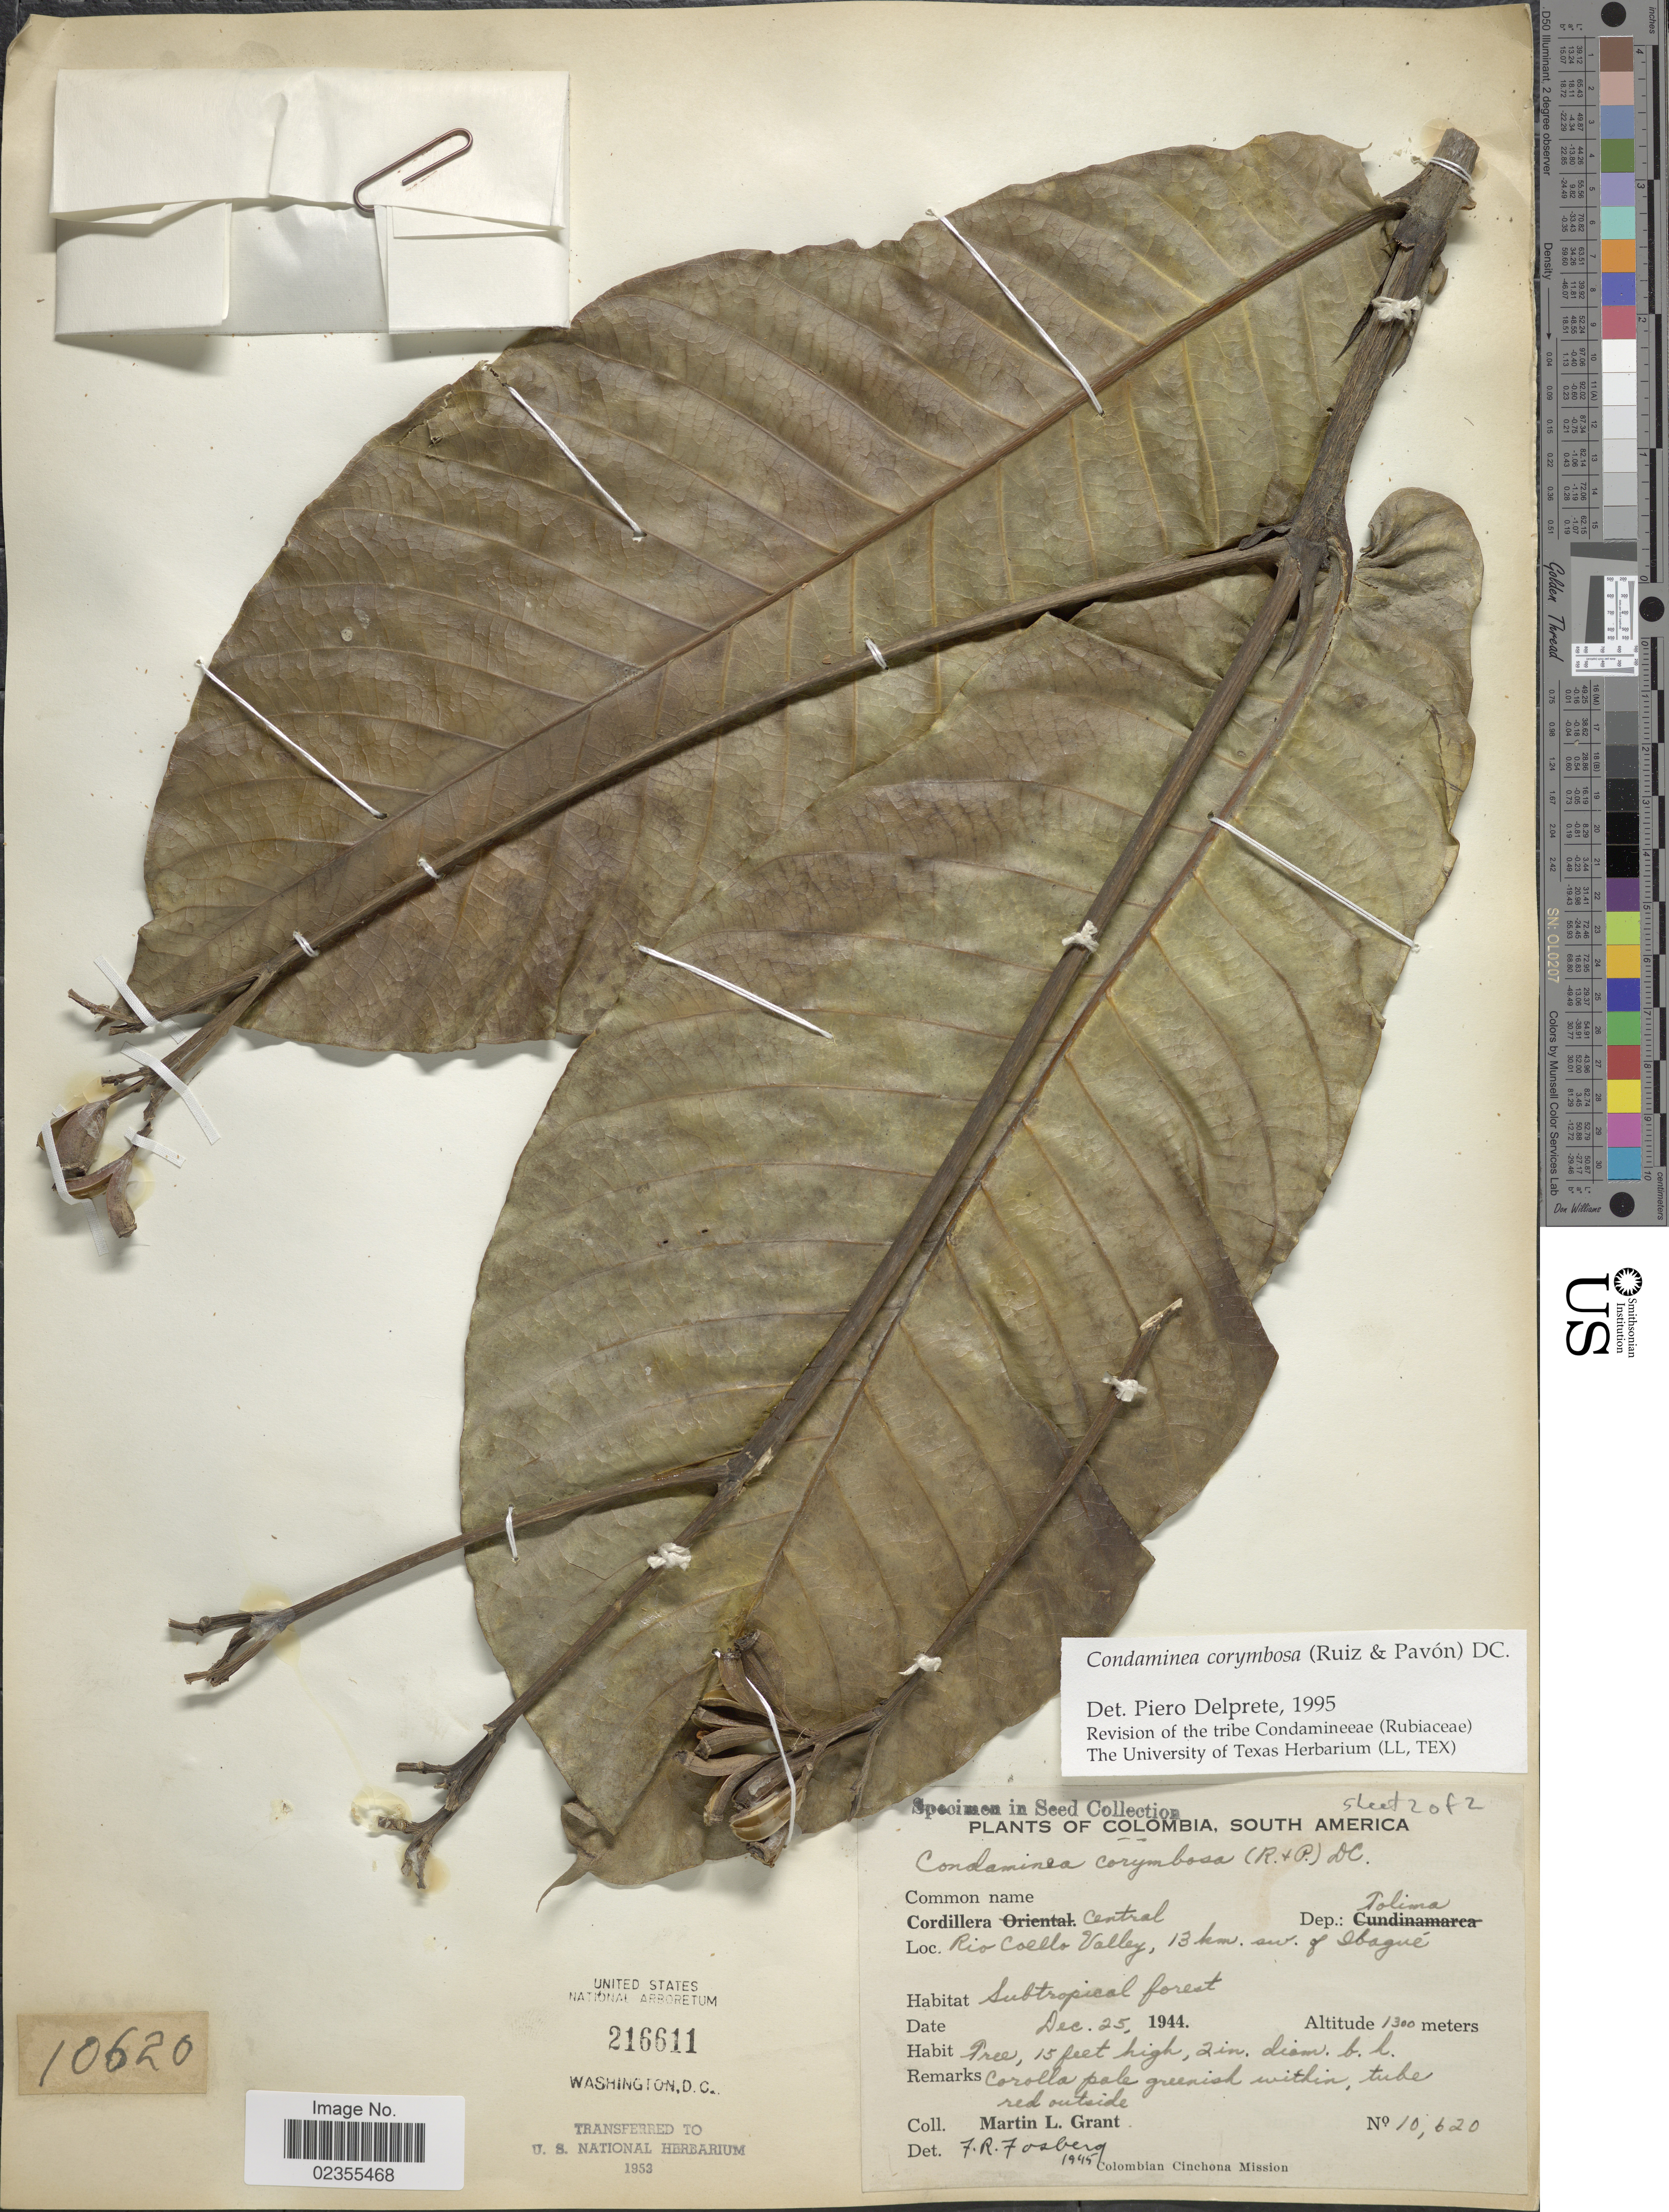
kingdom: Plantae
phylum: Tracheophyta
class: Magnoliopsida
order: Gentianales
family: Rubiaceae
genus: Condaminea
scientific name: Condaminea corymbosa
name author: (Ruiz & Pav.) DC.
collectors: M. L. Grant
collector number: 10620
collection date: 1944-12-25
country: Colombia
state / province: Tolima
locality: Cordillera Central. Rio Coello Valley, 13 km. sw. of Ibagué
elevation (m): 1300